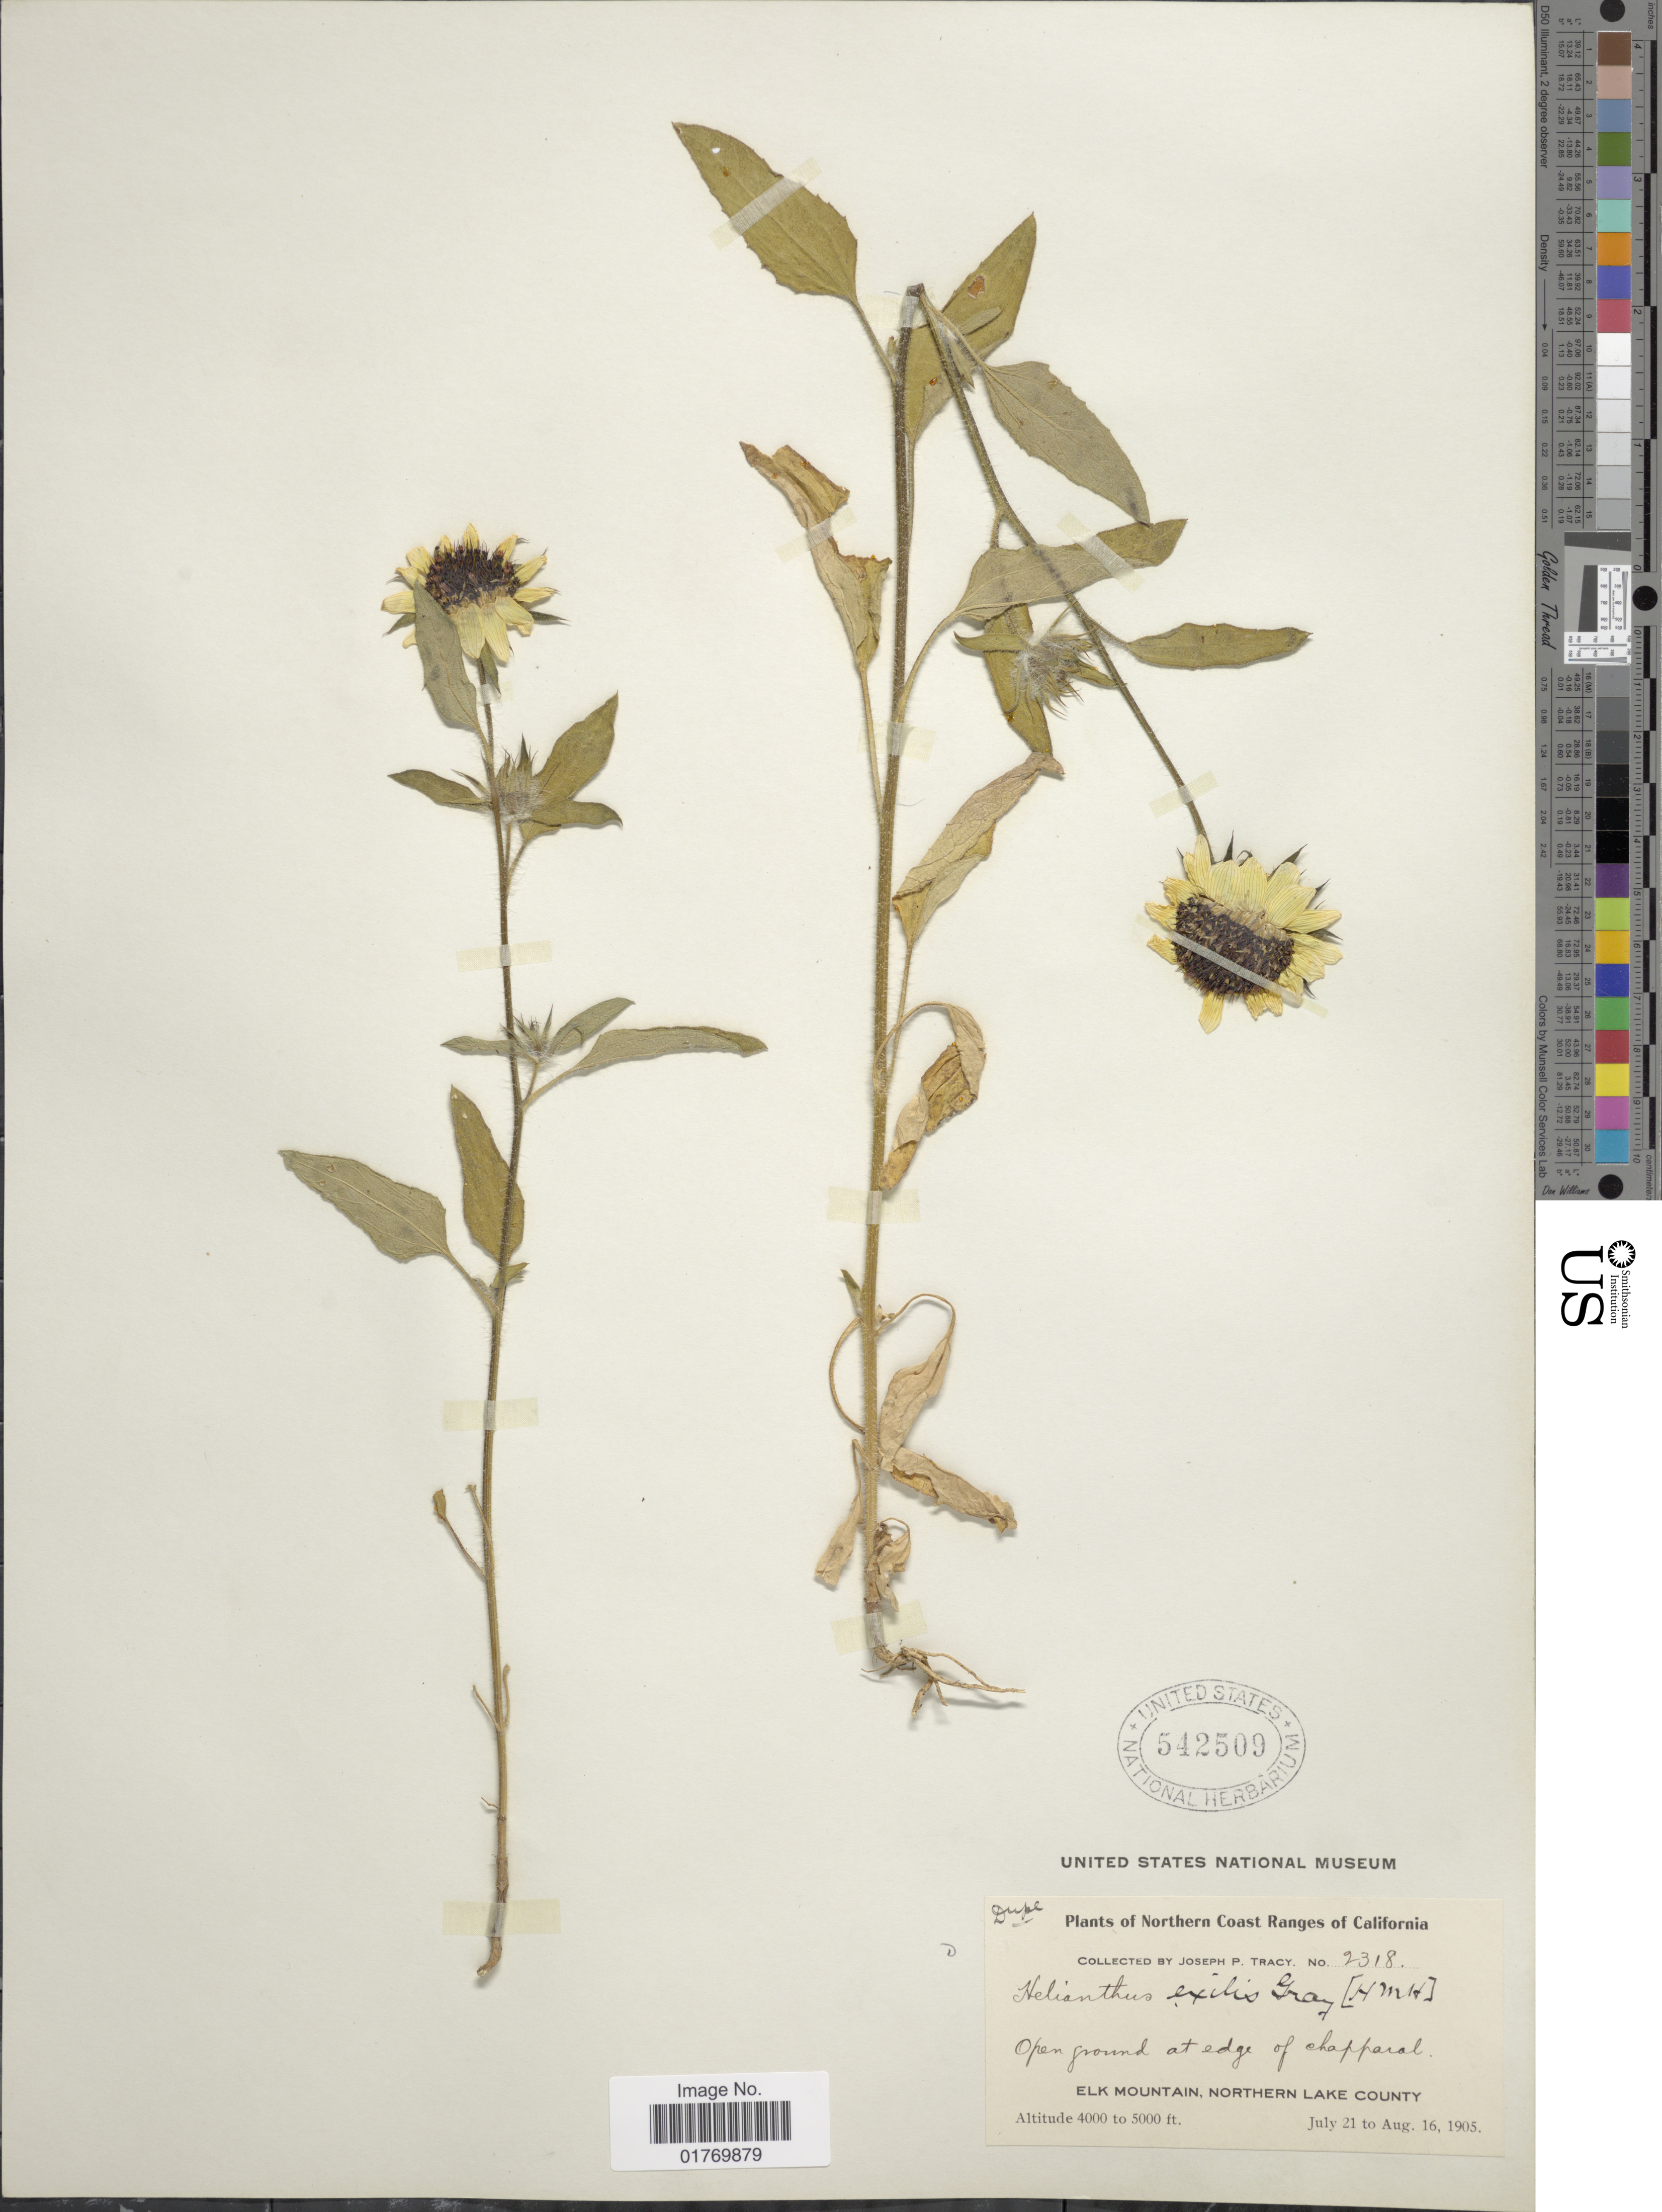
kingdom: Plantae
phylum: Tracheophyta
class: Magnoliopsida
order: Asterales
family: Asteraceae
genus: Helianthus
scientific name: Helianthus bolanderi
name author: A. Gray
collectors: J. Tracy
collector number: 2318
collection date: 1905-07-21/1905-08-16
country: United States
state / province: California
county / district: Lake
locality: Northern Coast Ranges of California, Elk Mountain, Northern Lake County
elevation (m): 1219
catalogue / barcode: US 542509